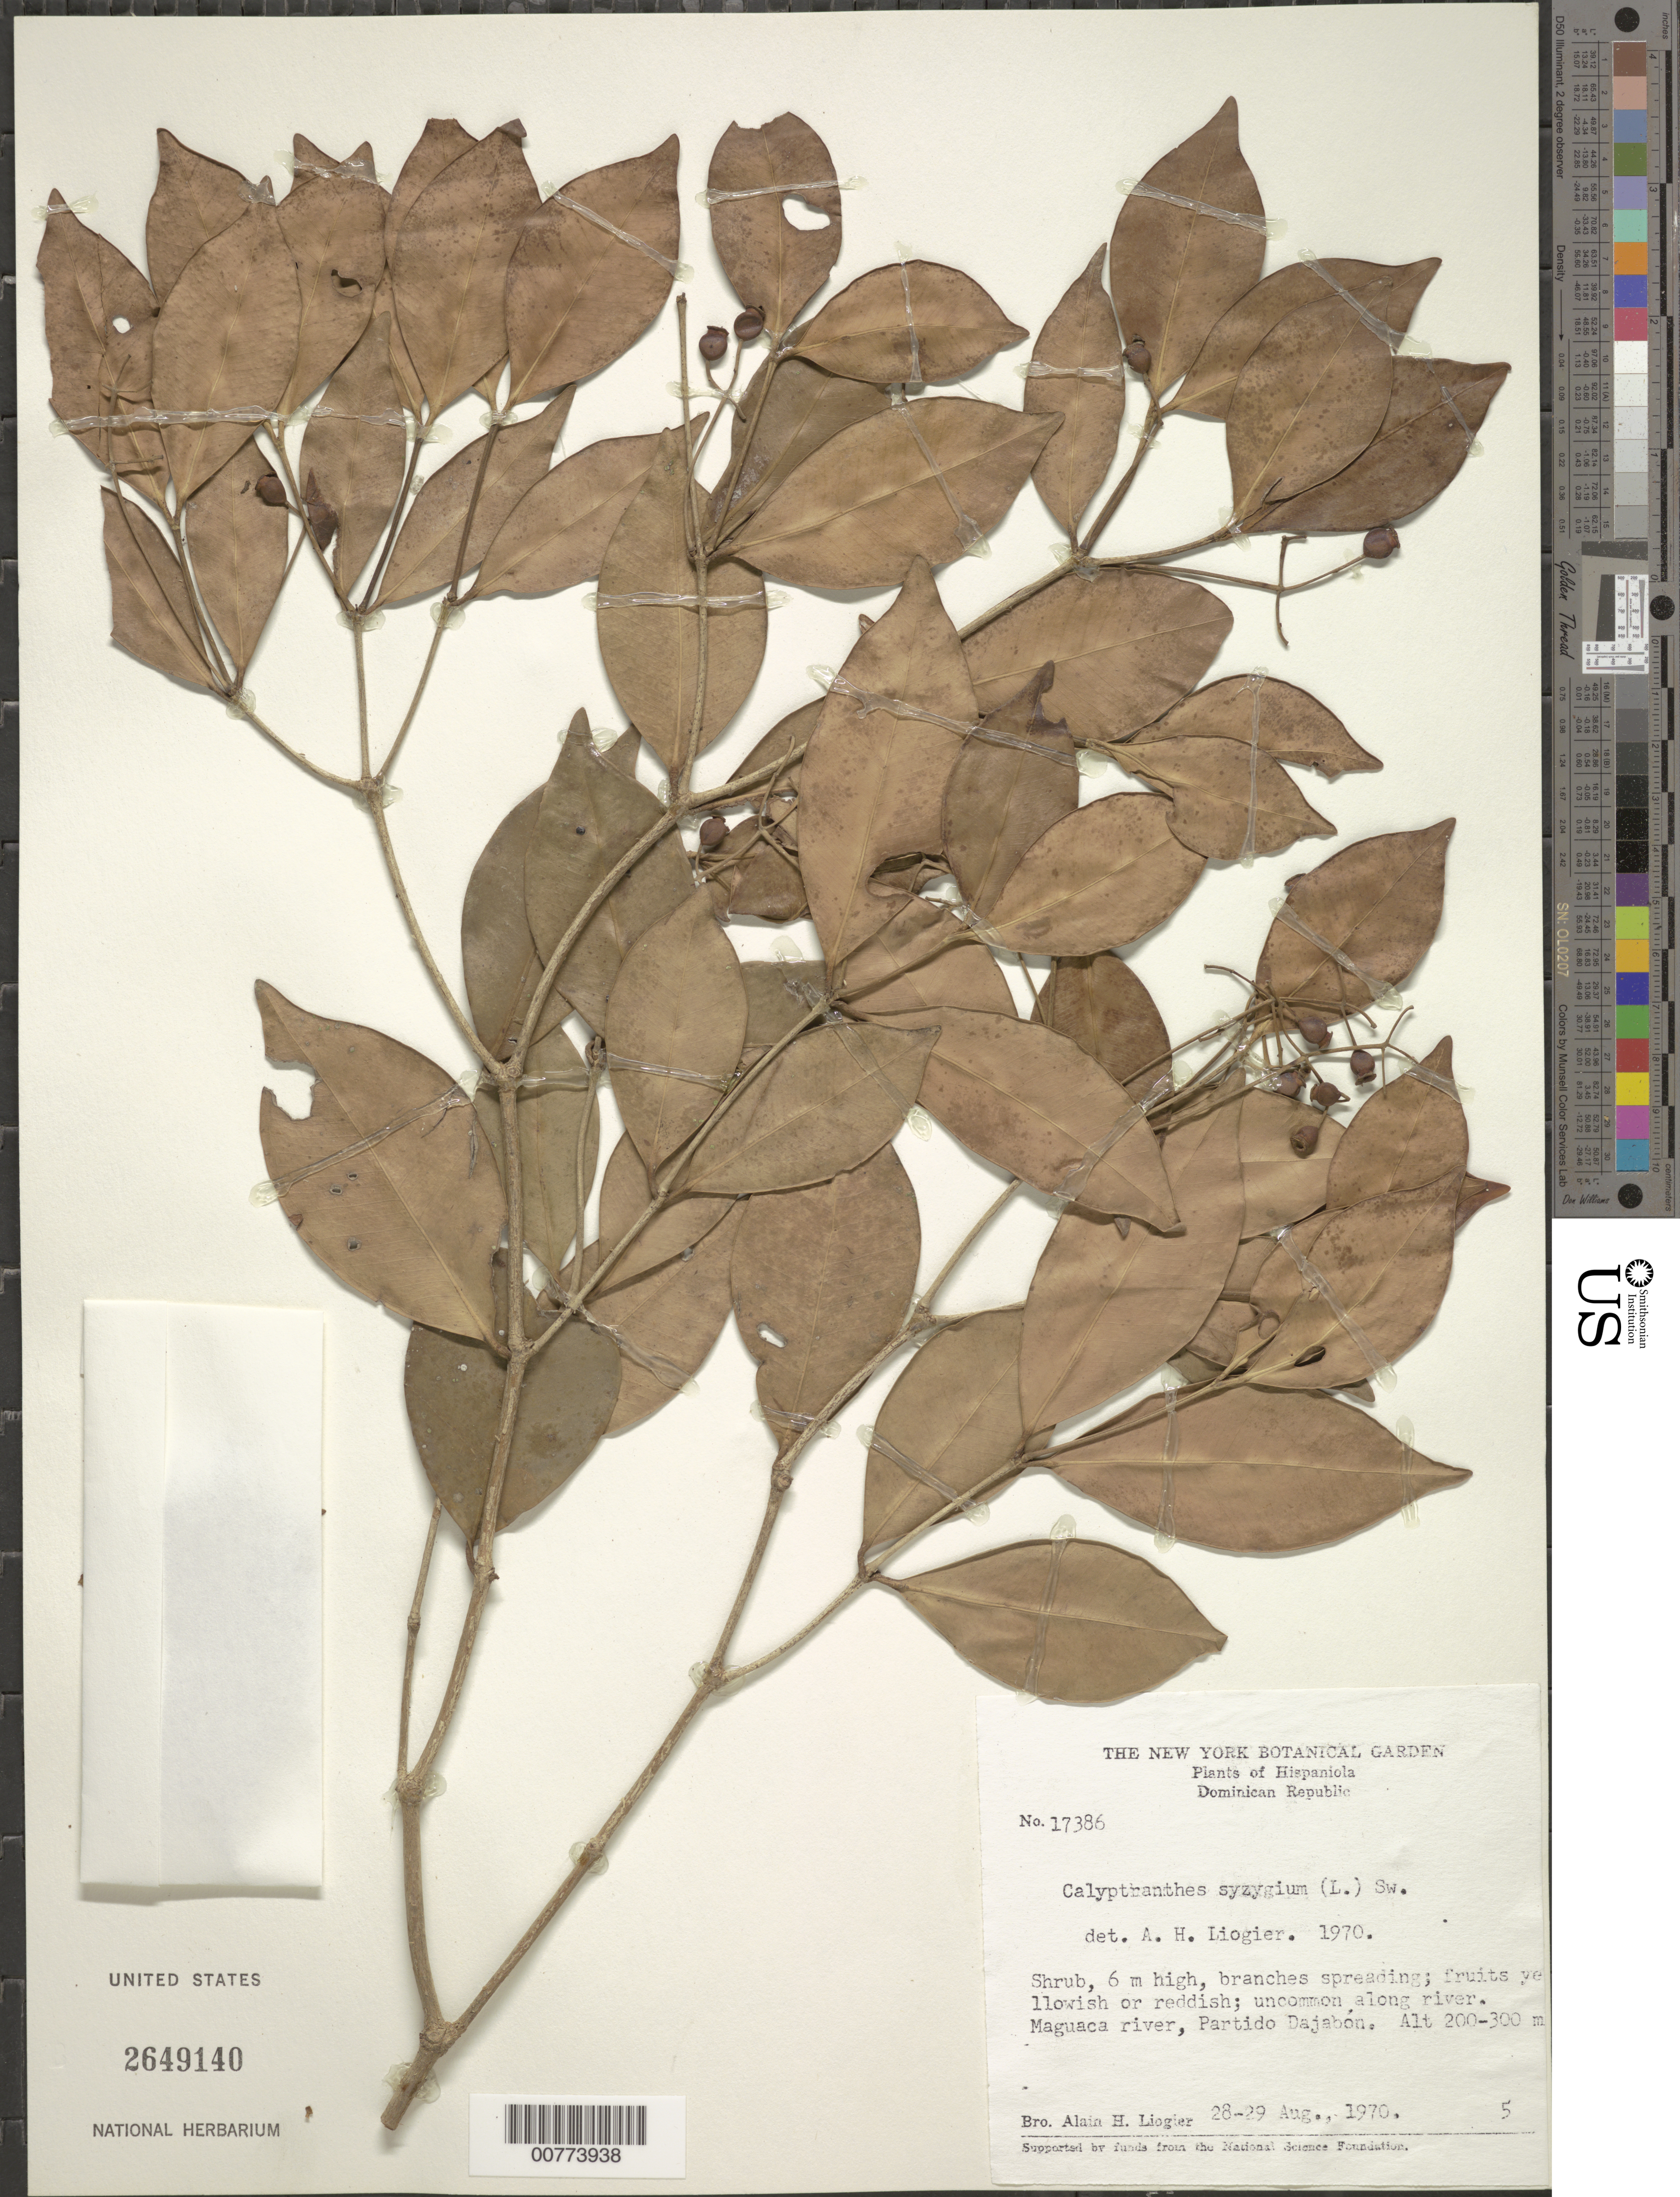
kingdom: Plantae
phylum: Tracheophyta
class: Magnoliopsida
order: Myrtales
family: Myrtaceae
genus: Myrcia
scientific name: Myrcia zuzygium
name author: (L.) A.R. Lourenço & E. Lucas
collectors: A. H. Liogier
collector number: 17386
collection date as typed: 28 Aug 1970 to 29 Aug 1970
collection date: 1970-08-28/1970-08-29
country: Dominican Republic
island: Hispaniola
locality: Dajabón, Partido, along Maguaca River.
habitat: Along river.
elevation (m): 200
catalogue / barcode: US 2649140